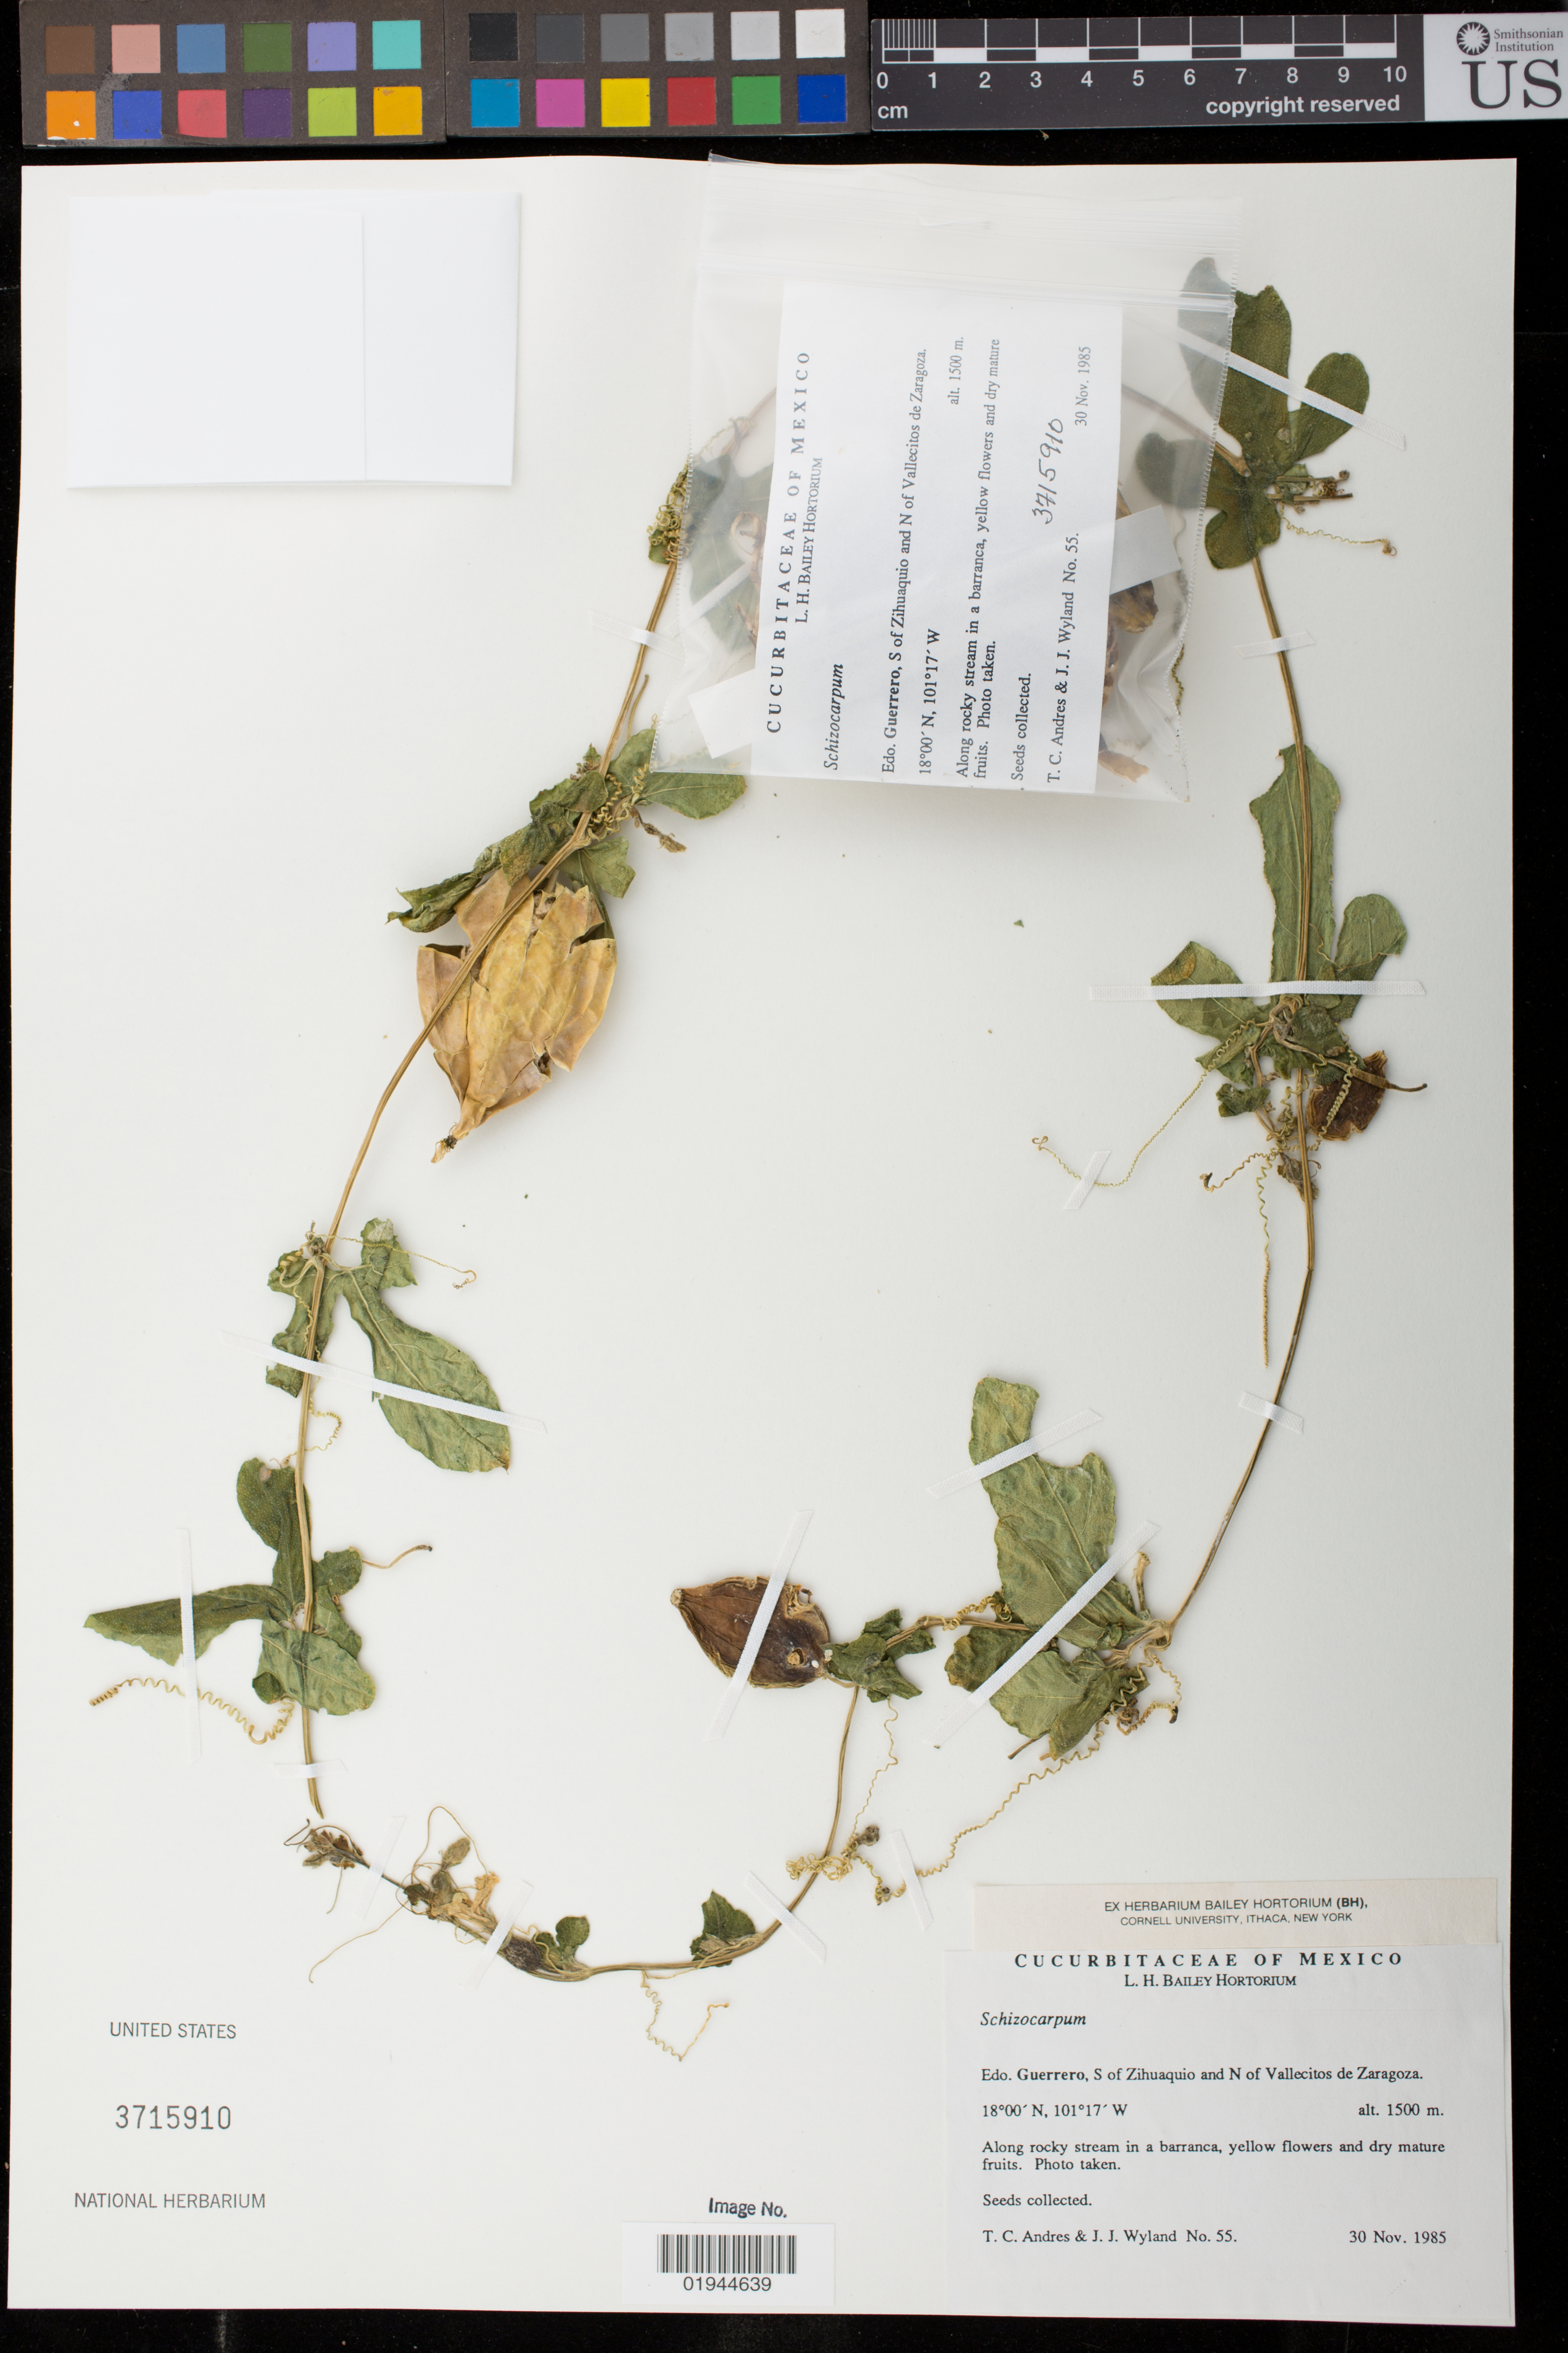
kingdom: Plantae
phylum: Tracheophyta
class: Magnoliopsida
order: Cucurbitales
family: Cucurbitaceae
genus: Schizocarpum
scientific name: Schizocarpum sp.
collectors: T. C. Andres & J. J. Wyland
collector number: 55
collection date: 1985-11-30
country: Mexico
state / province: Guerrero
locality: S of Zihuaquio and N of Vallecitos de Zaragoza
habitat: along rocky stream in a barranca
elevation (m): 1500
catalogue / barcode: US 3715910